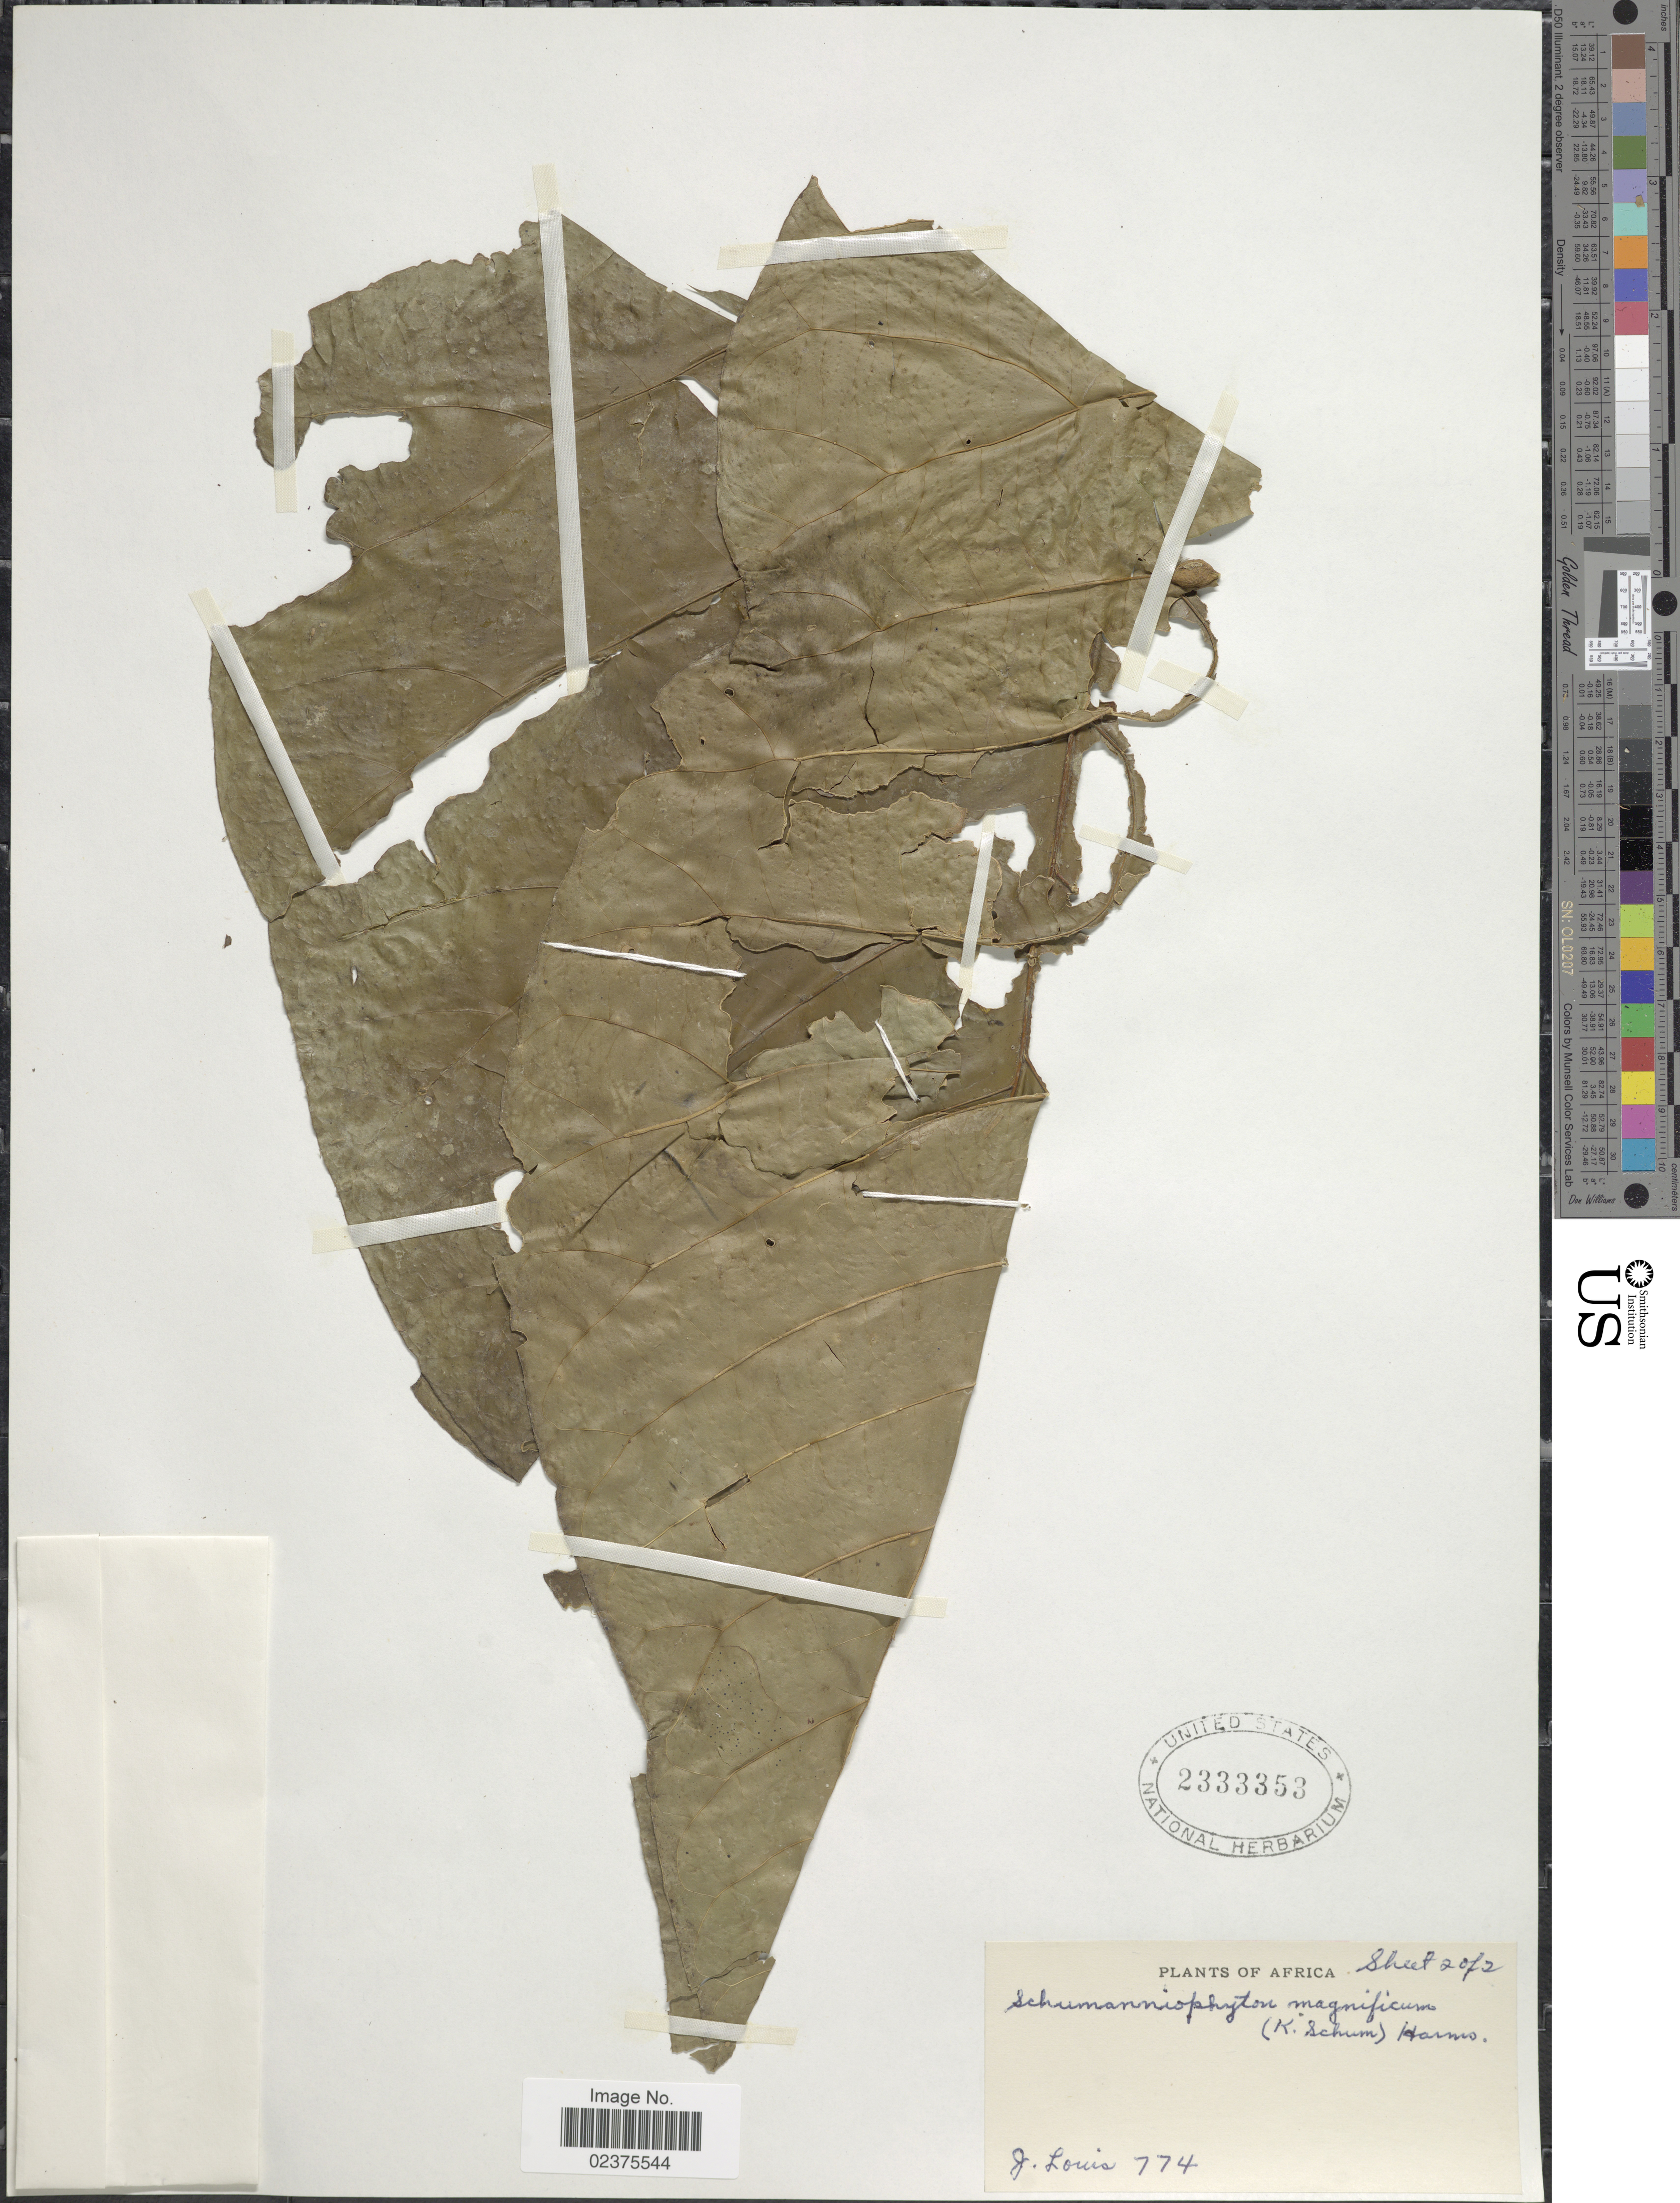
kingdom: Plantae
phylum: Tracheophyta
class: Magnoliopsida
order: Gentianales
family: Rubiaceae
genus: Schumanniophyton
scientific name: Schumanniophyton magnificum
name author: (K. Schum.) Harms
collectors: J. Louis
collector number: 774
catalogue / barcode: US 2333353